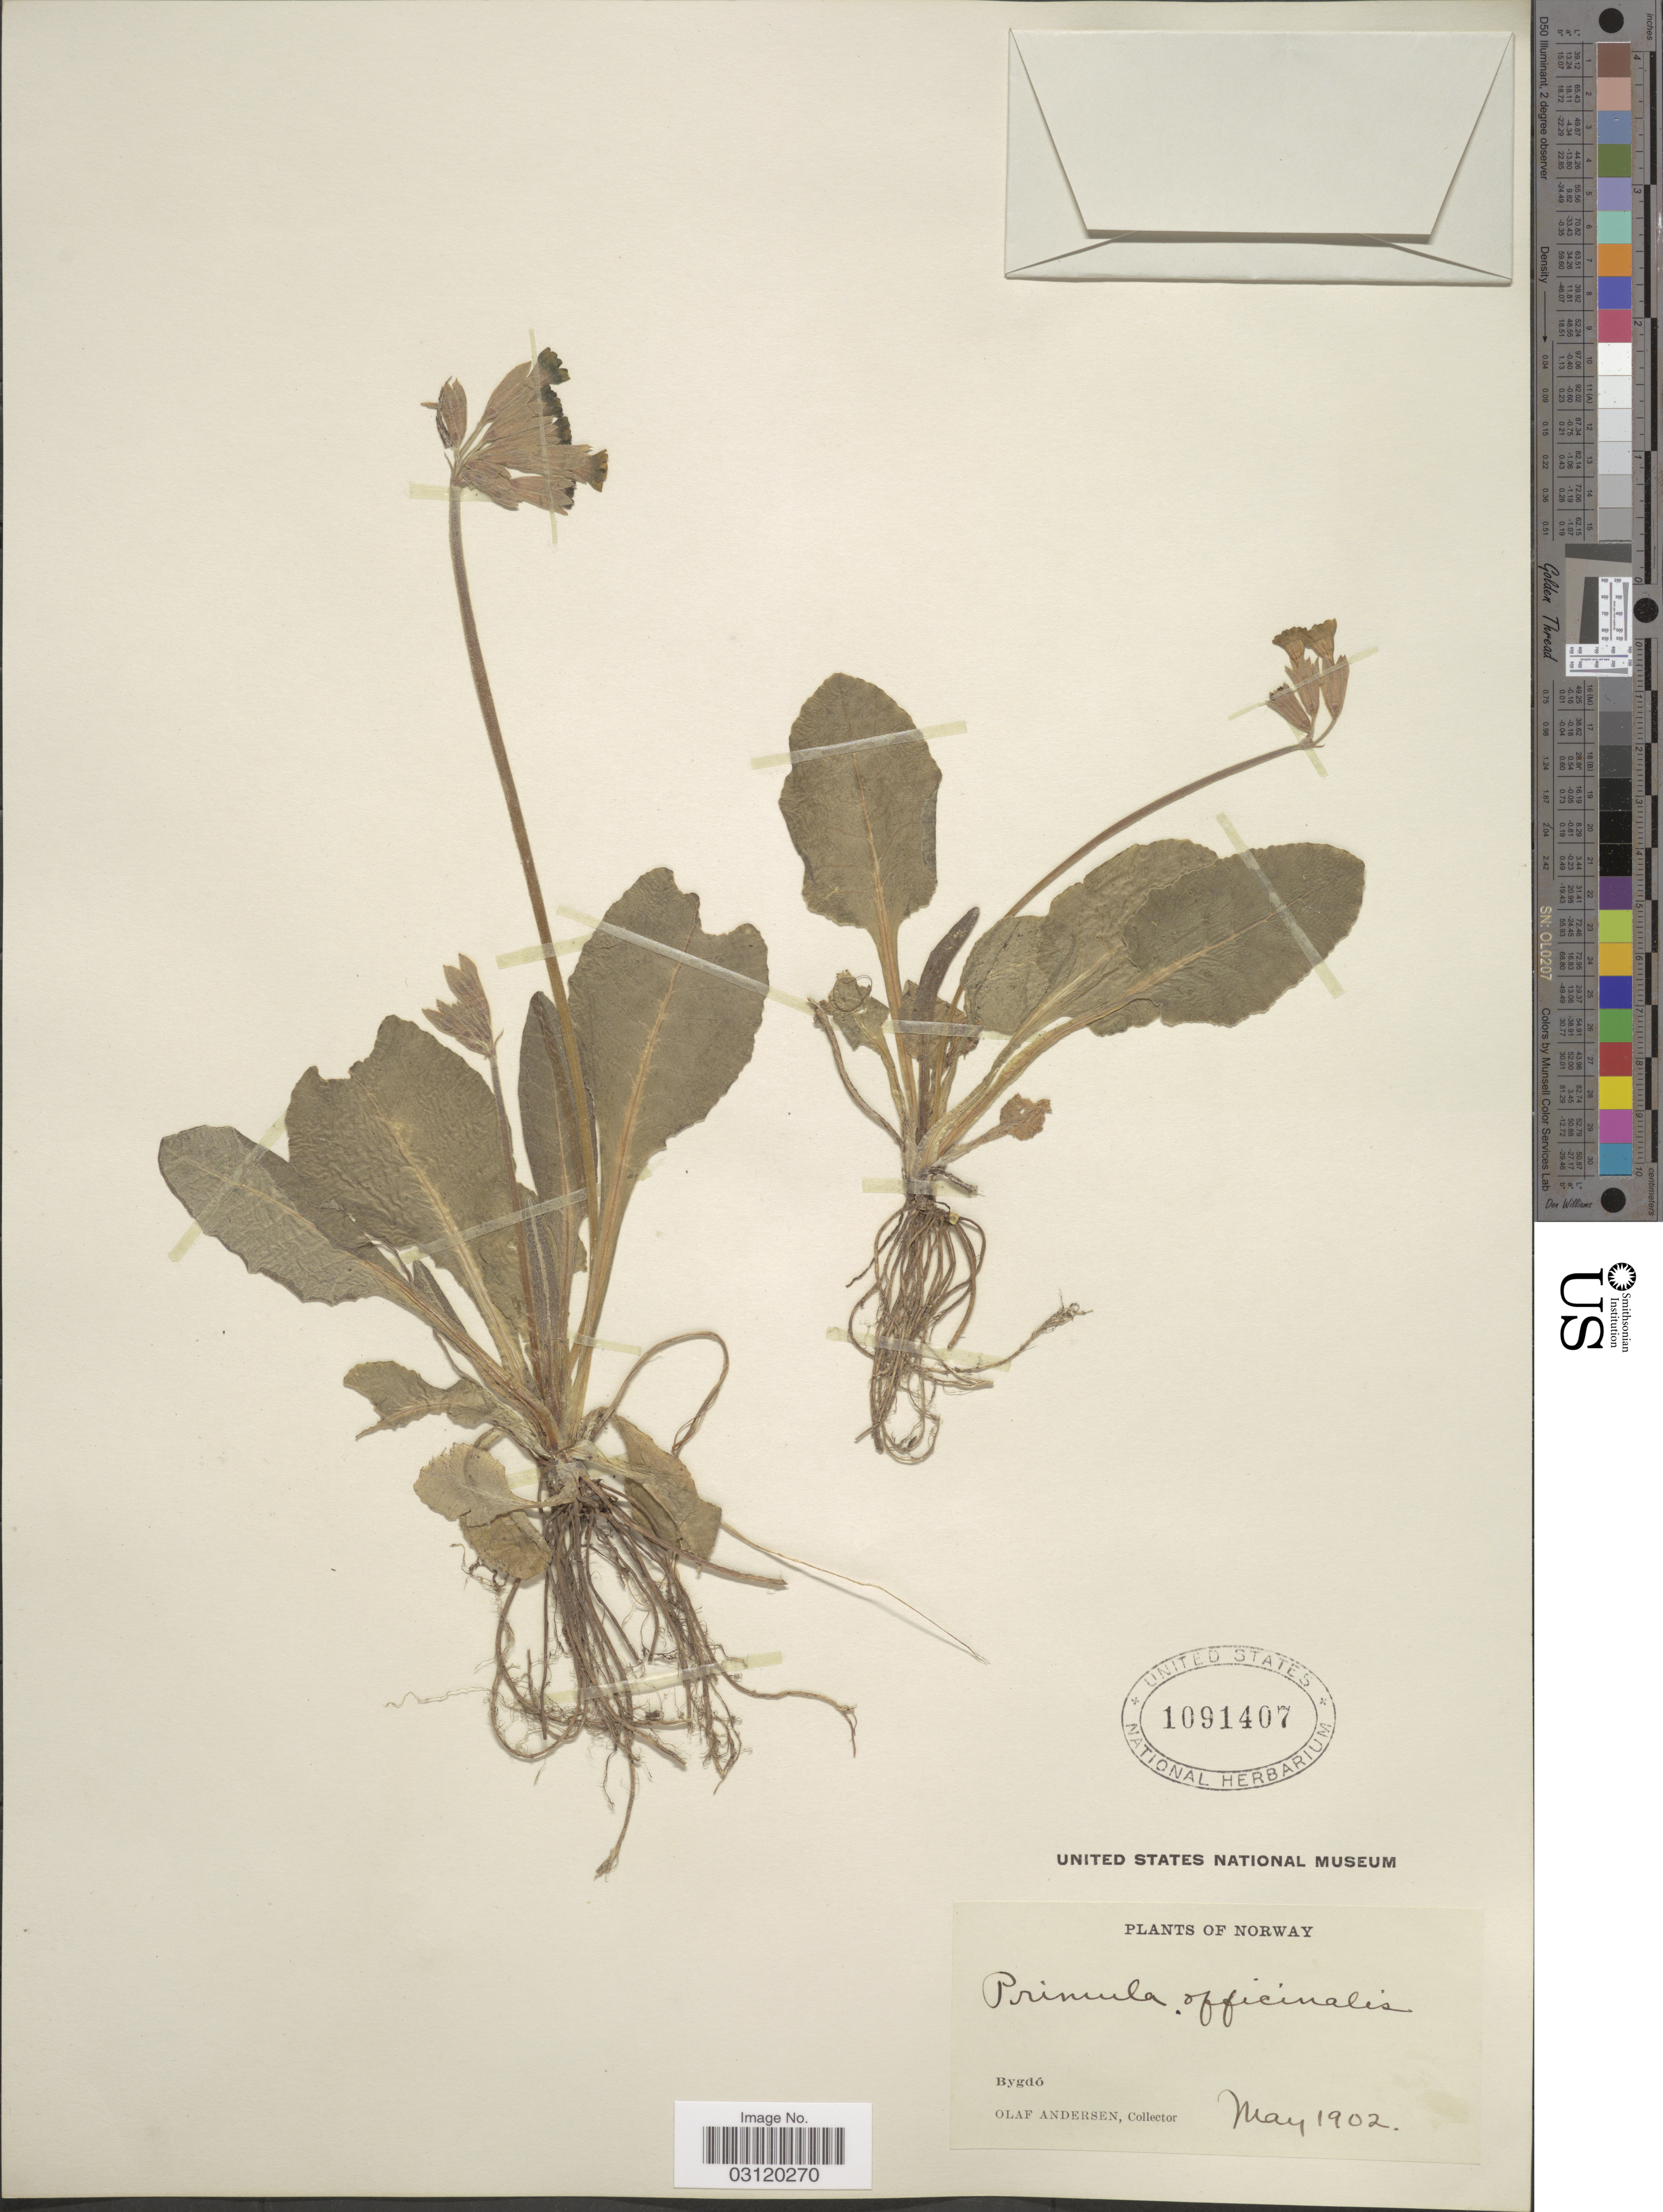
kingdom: Plantae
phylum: Tracheophyta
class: Magnoliopsida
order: Ericales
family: Primulaceae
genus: Primula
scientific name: Primula officinalis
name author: (L.) Hill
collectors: O. Anderson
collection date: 1902-05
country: Norway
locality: Norway, Bygdó.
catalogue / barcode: US 1091407